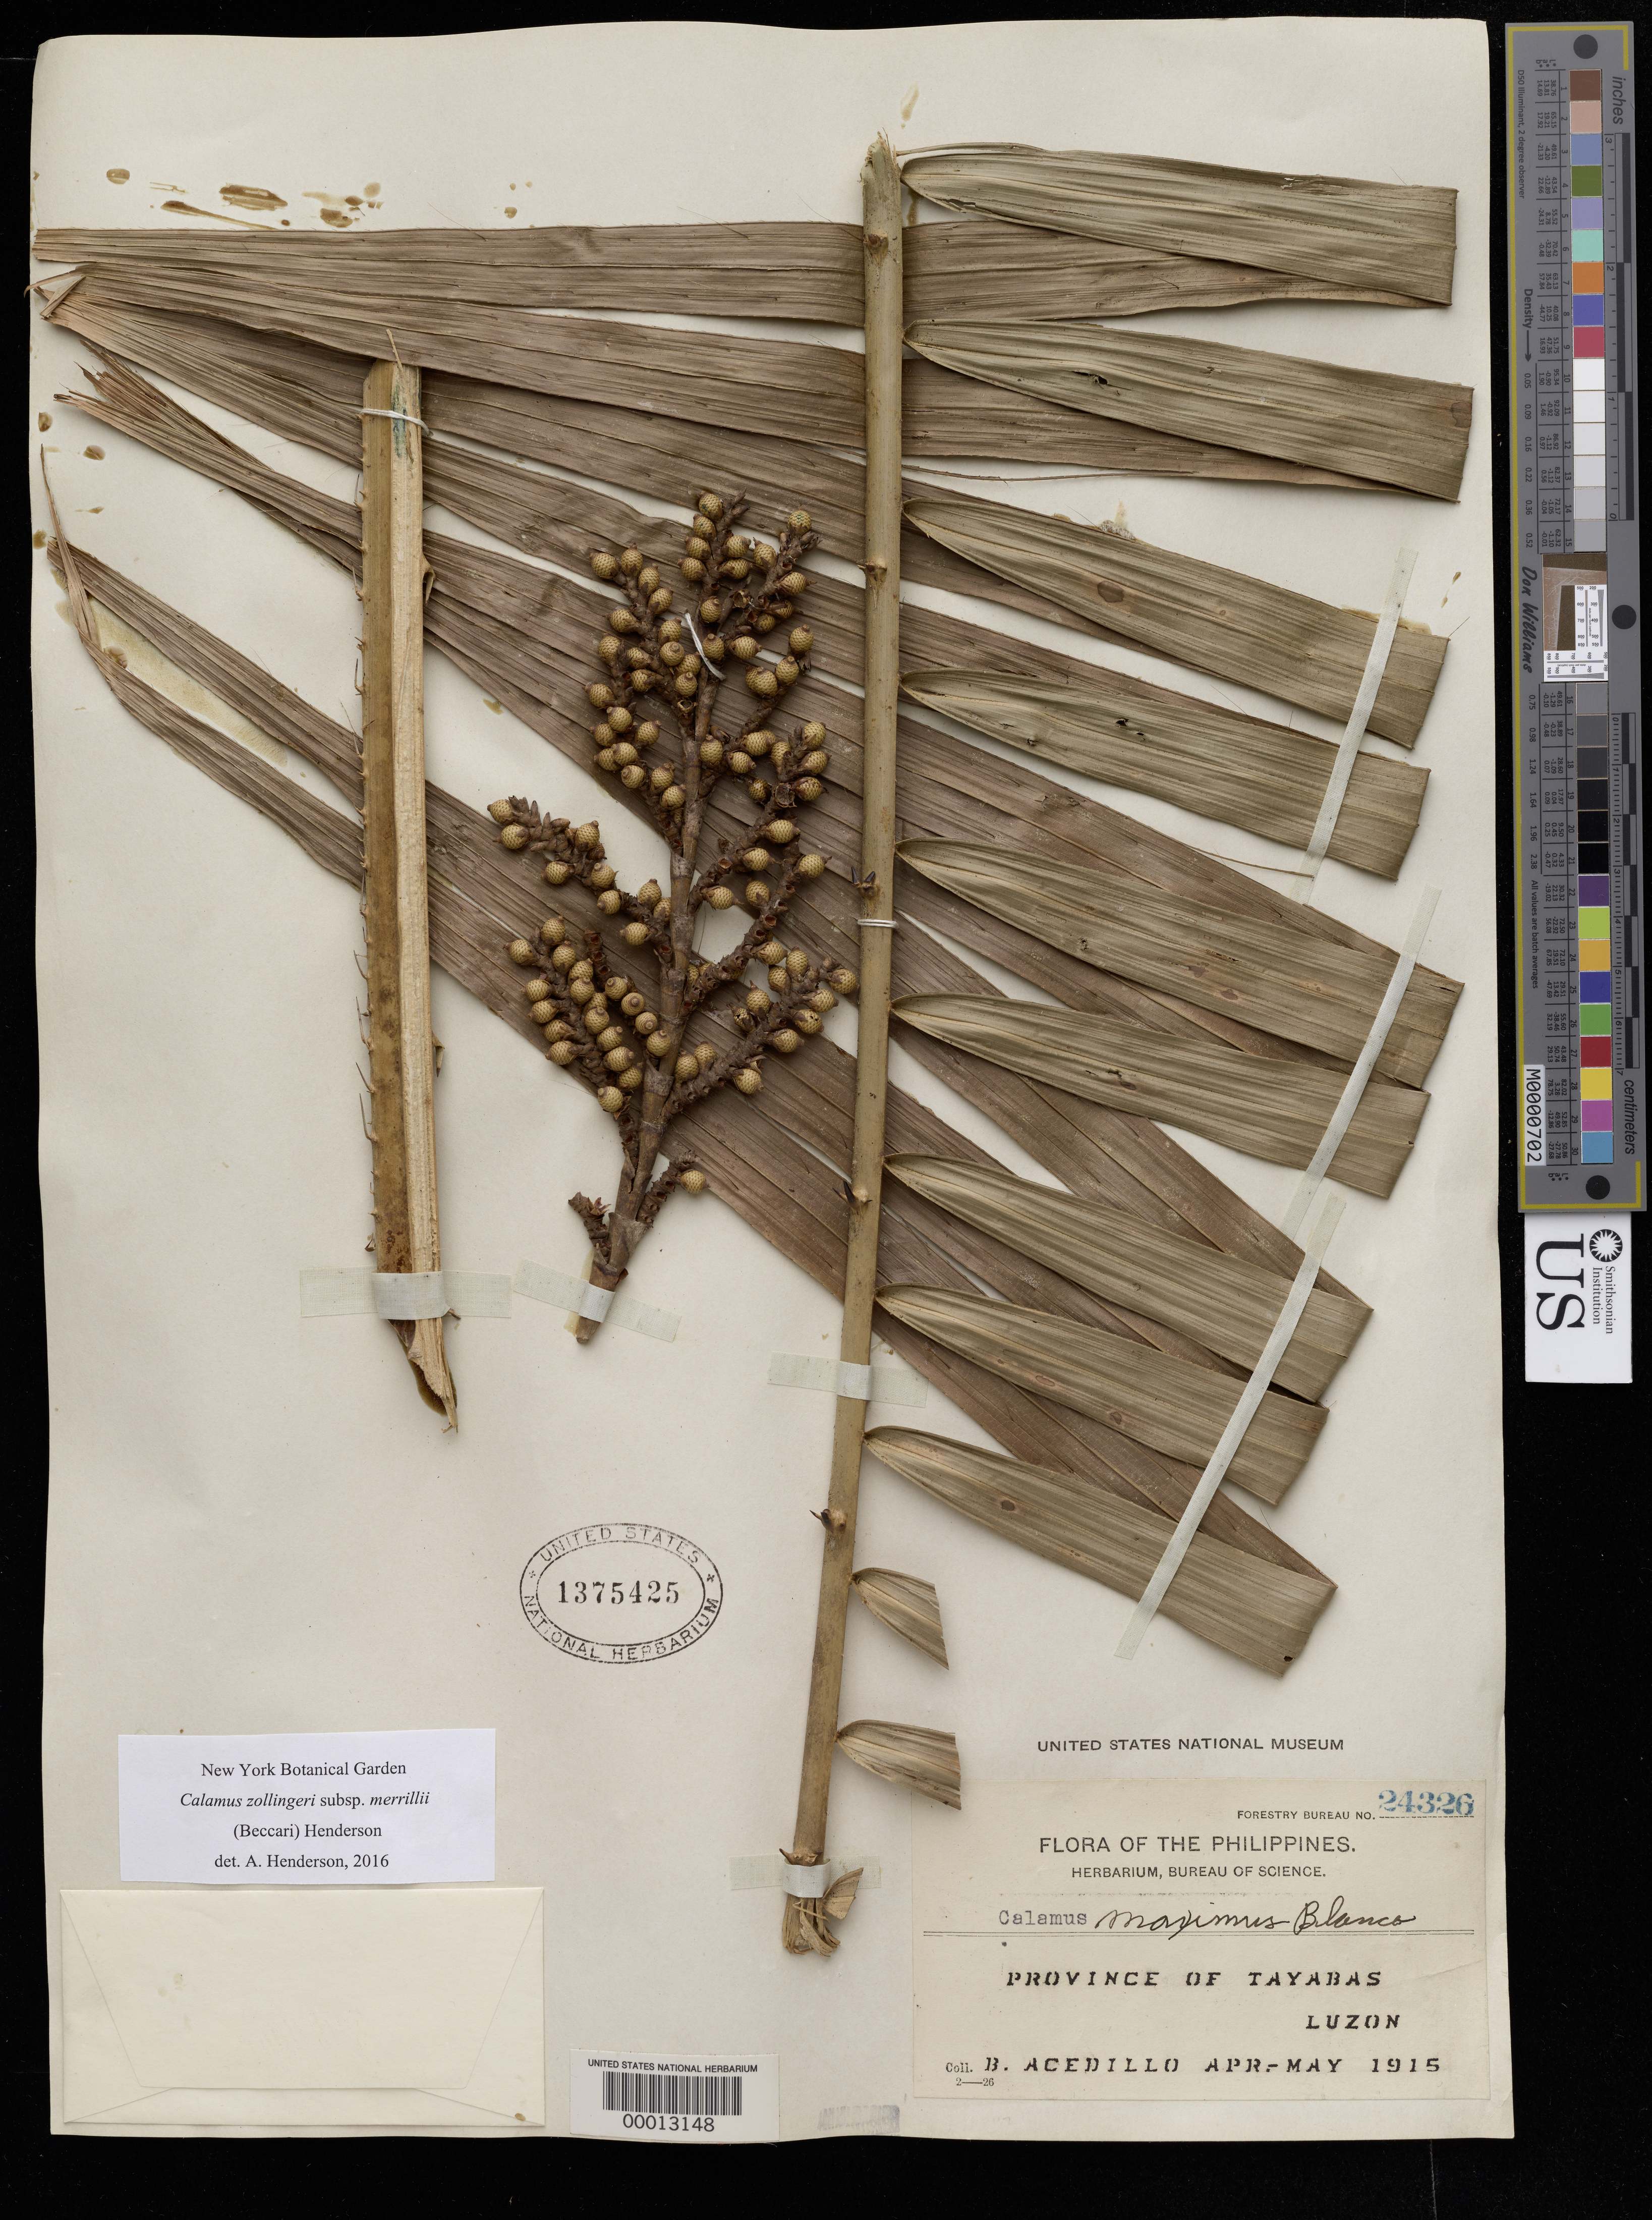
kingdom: Plantae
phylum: Tracheophyta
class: Liliopsida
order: Arecales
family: Arecaceae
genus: Calamus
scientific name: Calamus zollingeri subsp. merrillii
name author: (Becc.) A.J. Hend.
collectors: B. Acedillo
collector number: Forestry Bureau 24326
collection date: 1915-04/1915-05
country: Philippines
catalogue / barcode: US 1375425